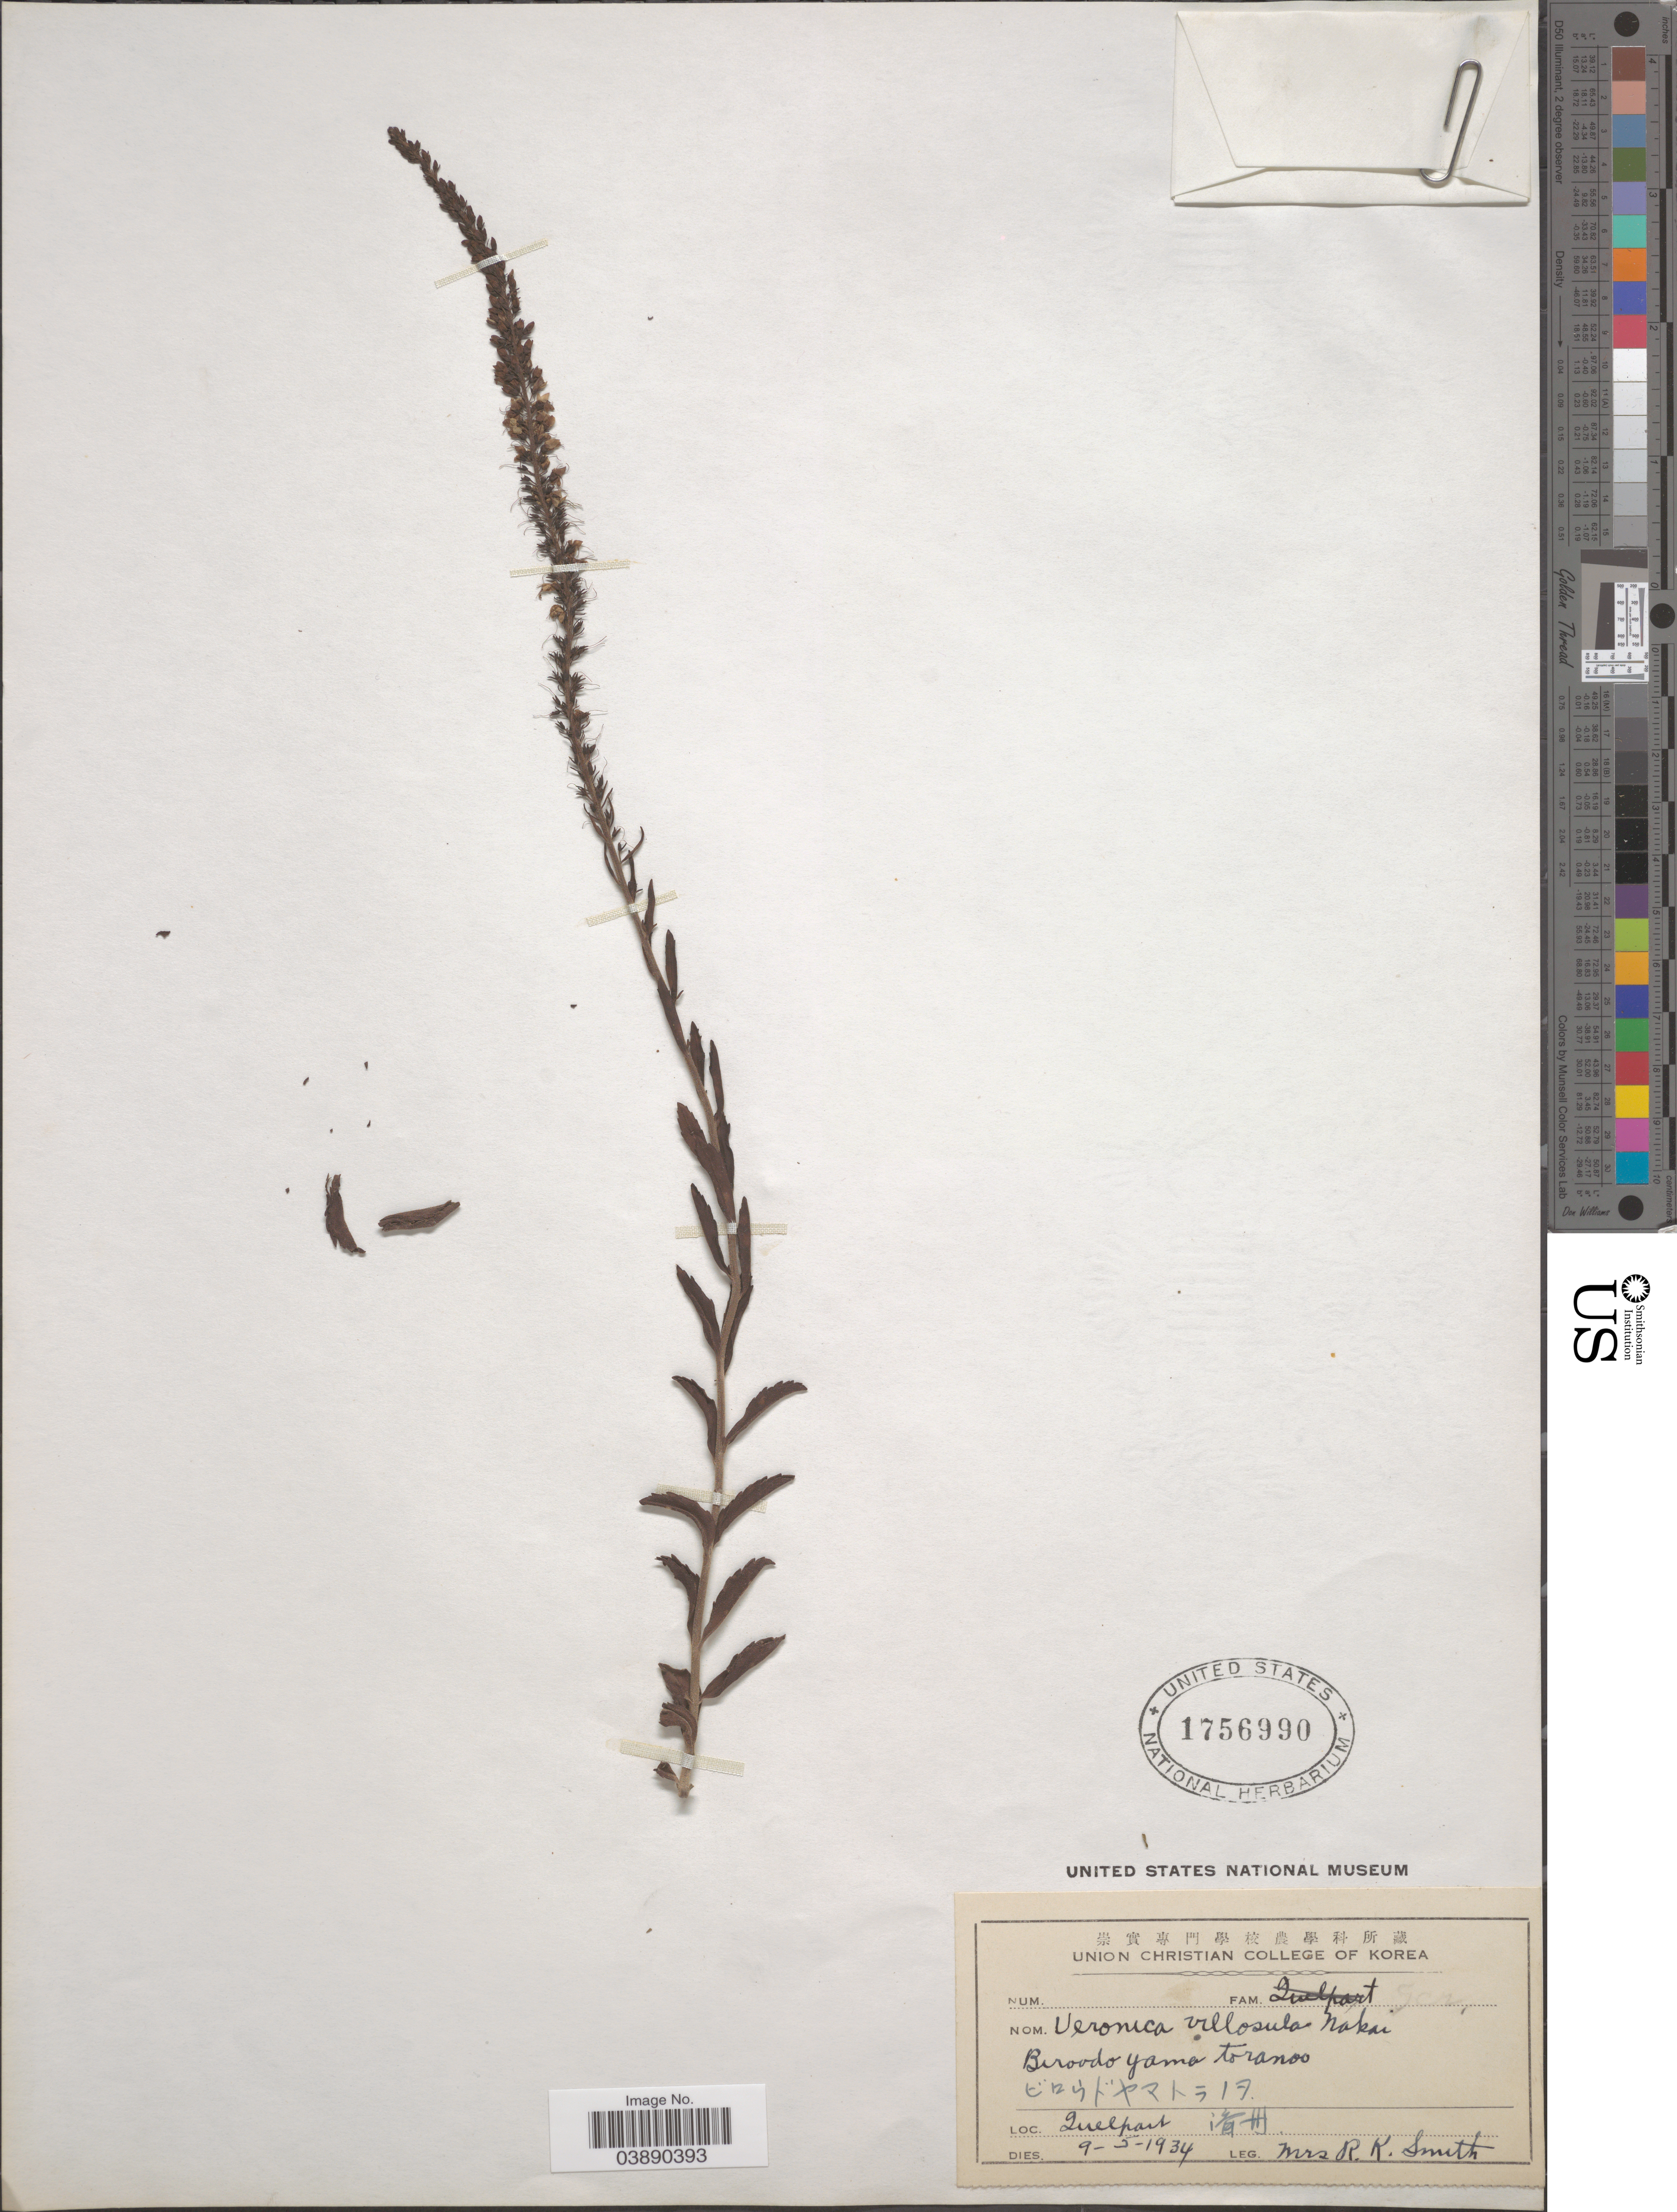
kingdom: Plantae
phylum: Tracheophyta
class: Magnoliopsida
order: Lamiales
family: Plantaginaceae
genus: Veronica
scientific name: Veronica villosula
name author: Nakai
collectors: R. Smith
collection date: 1934-05-09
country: South Korea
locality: Quelpart X.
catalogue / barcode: US 1756990